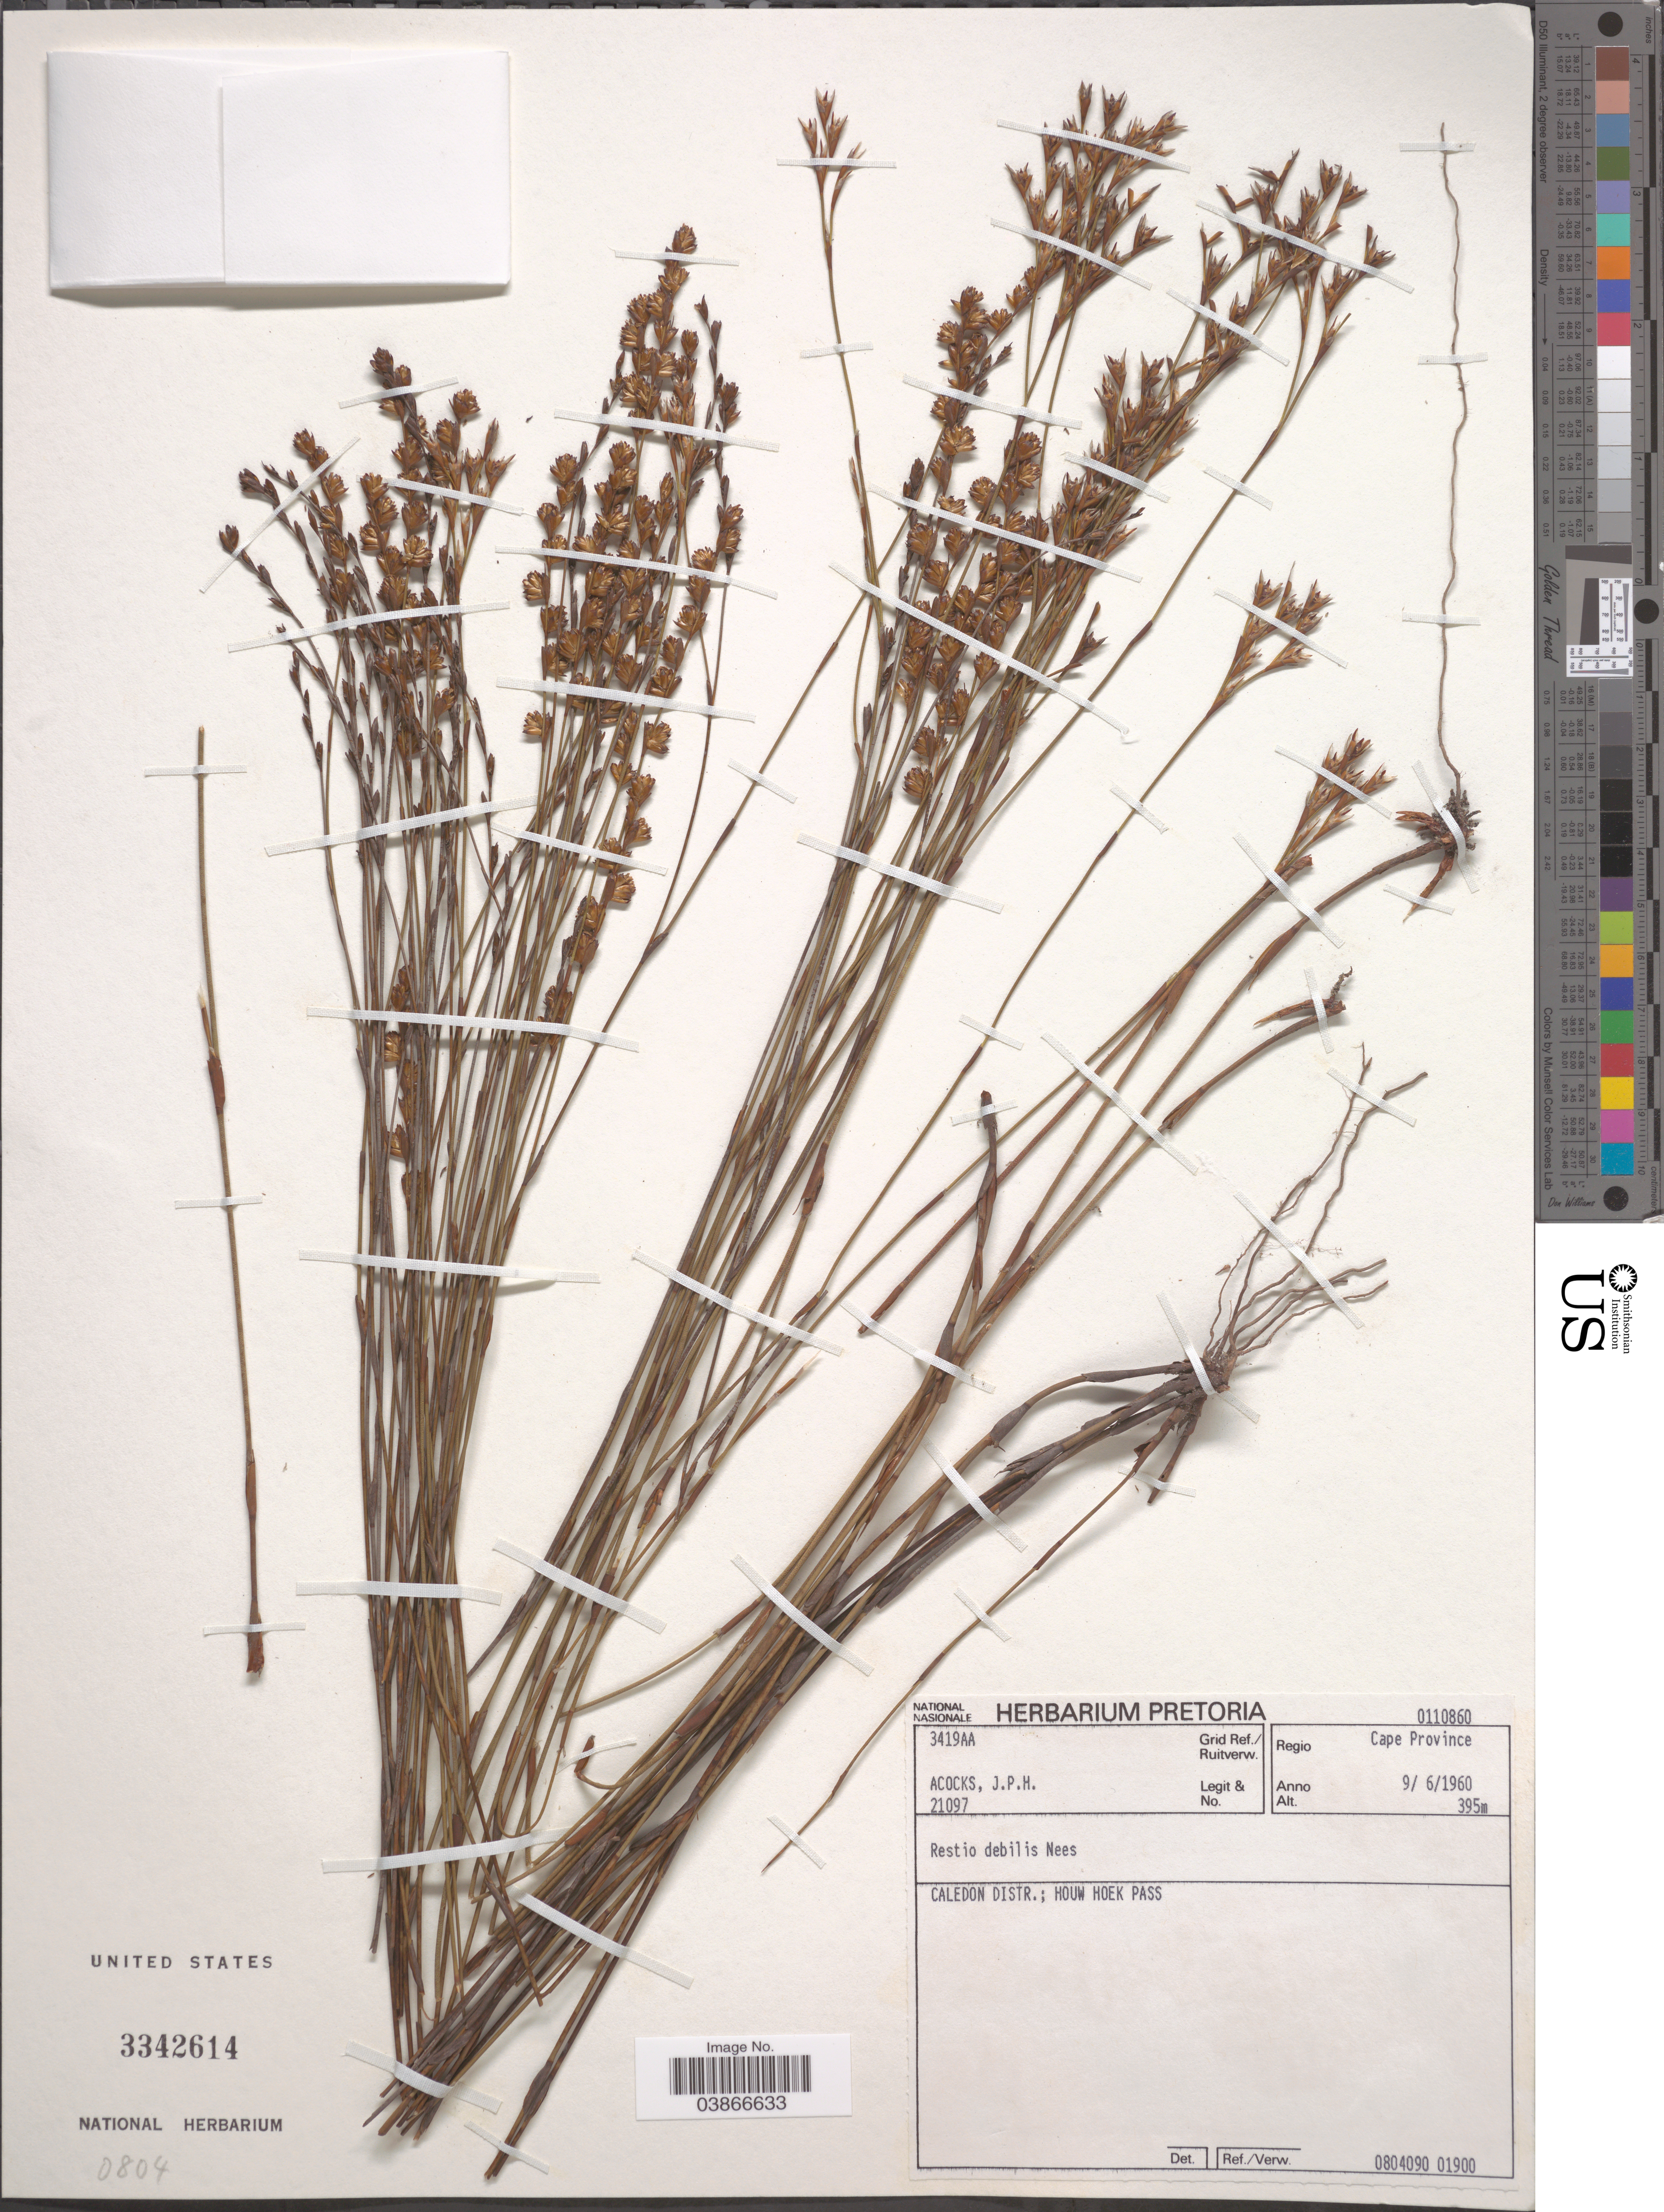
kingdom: Plantae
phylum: Tracheophyta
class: Liliopsida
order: Poales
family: Restionaceae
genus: Restio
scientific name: Restio debilis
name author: Nees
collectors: J. P. Acocks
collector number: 21097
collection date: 1960-06-09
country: South Africa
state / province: Western Cape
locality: Grid Ref. Ruiterverw. 3419 AA. Regio Cape Province. Caledon Distr.: Houw Hoek Pass.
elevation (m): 395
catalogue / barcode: US 3342614